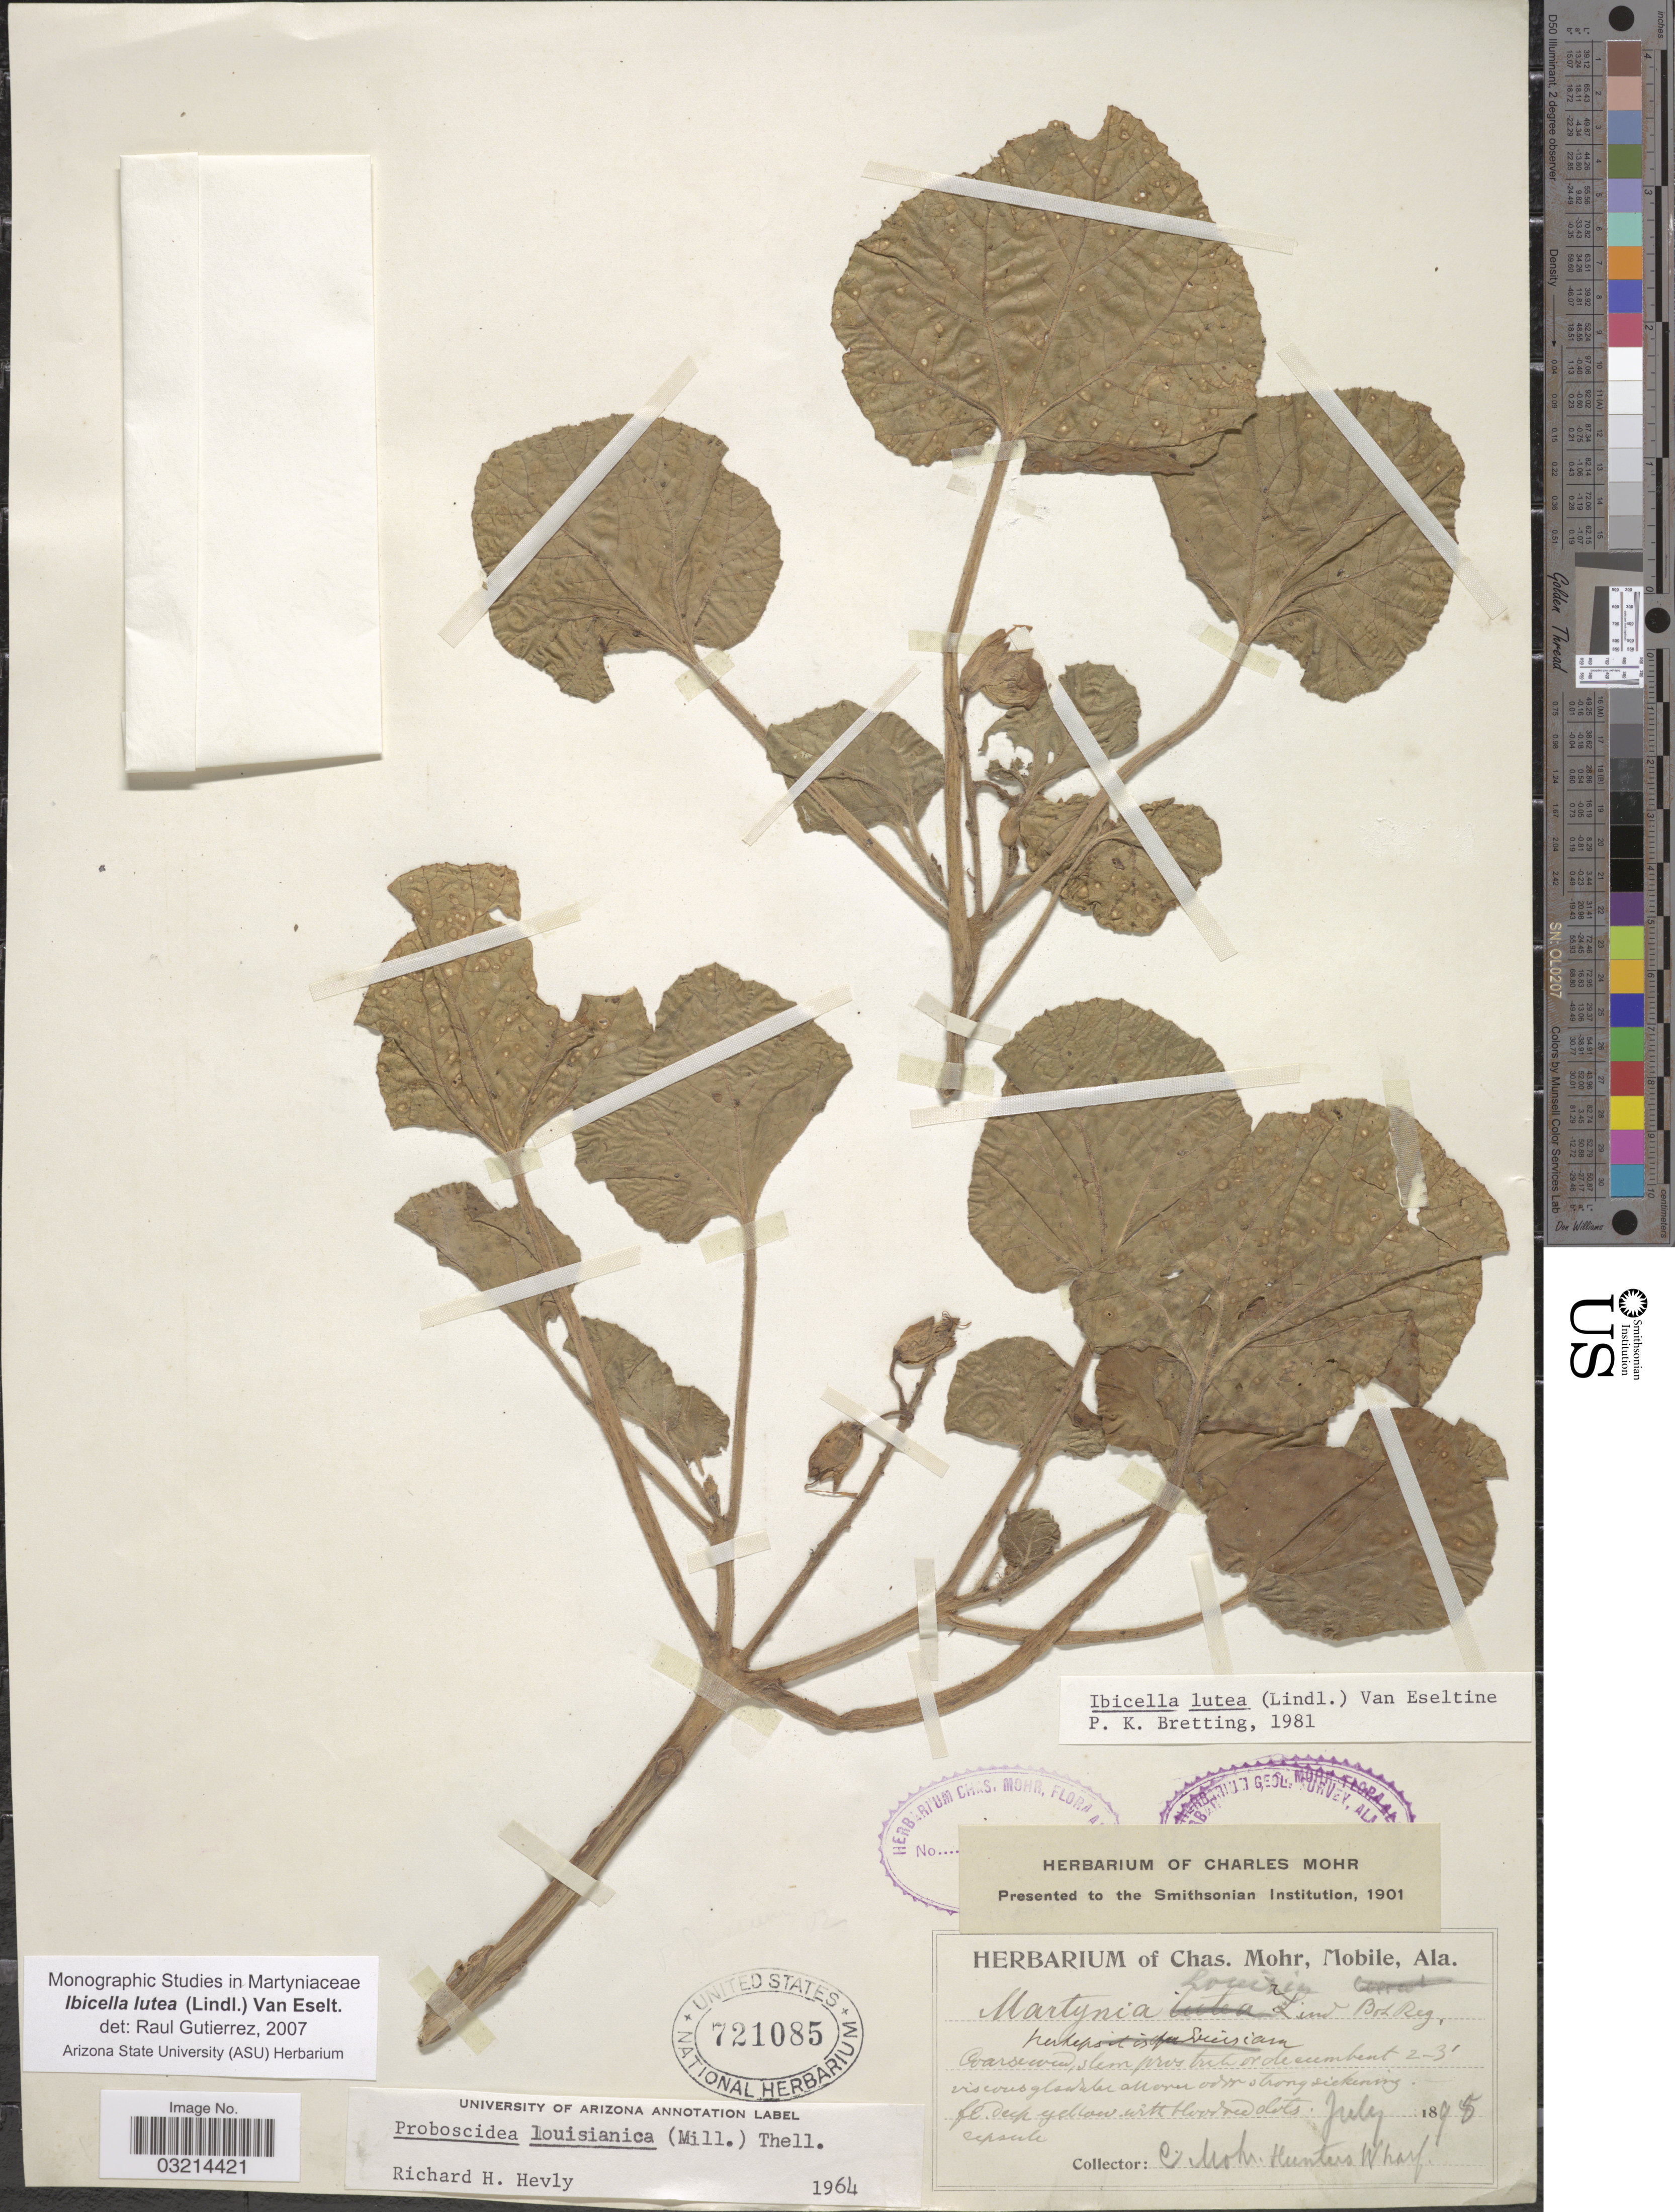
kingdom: Plantae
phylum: Tracheophyta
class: Magnoliopsida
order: Lamiales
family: Martyniaceae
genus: Ibicella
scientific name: Ibicella lutea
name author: (Lindl.) Van Eselt.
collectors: Mohr, C. T. (herbarium)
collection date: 1895-07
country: United States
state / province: Alabama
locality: Hunters Wharf.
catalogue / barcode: US 721085